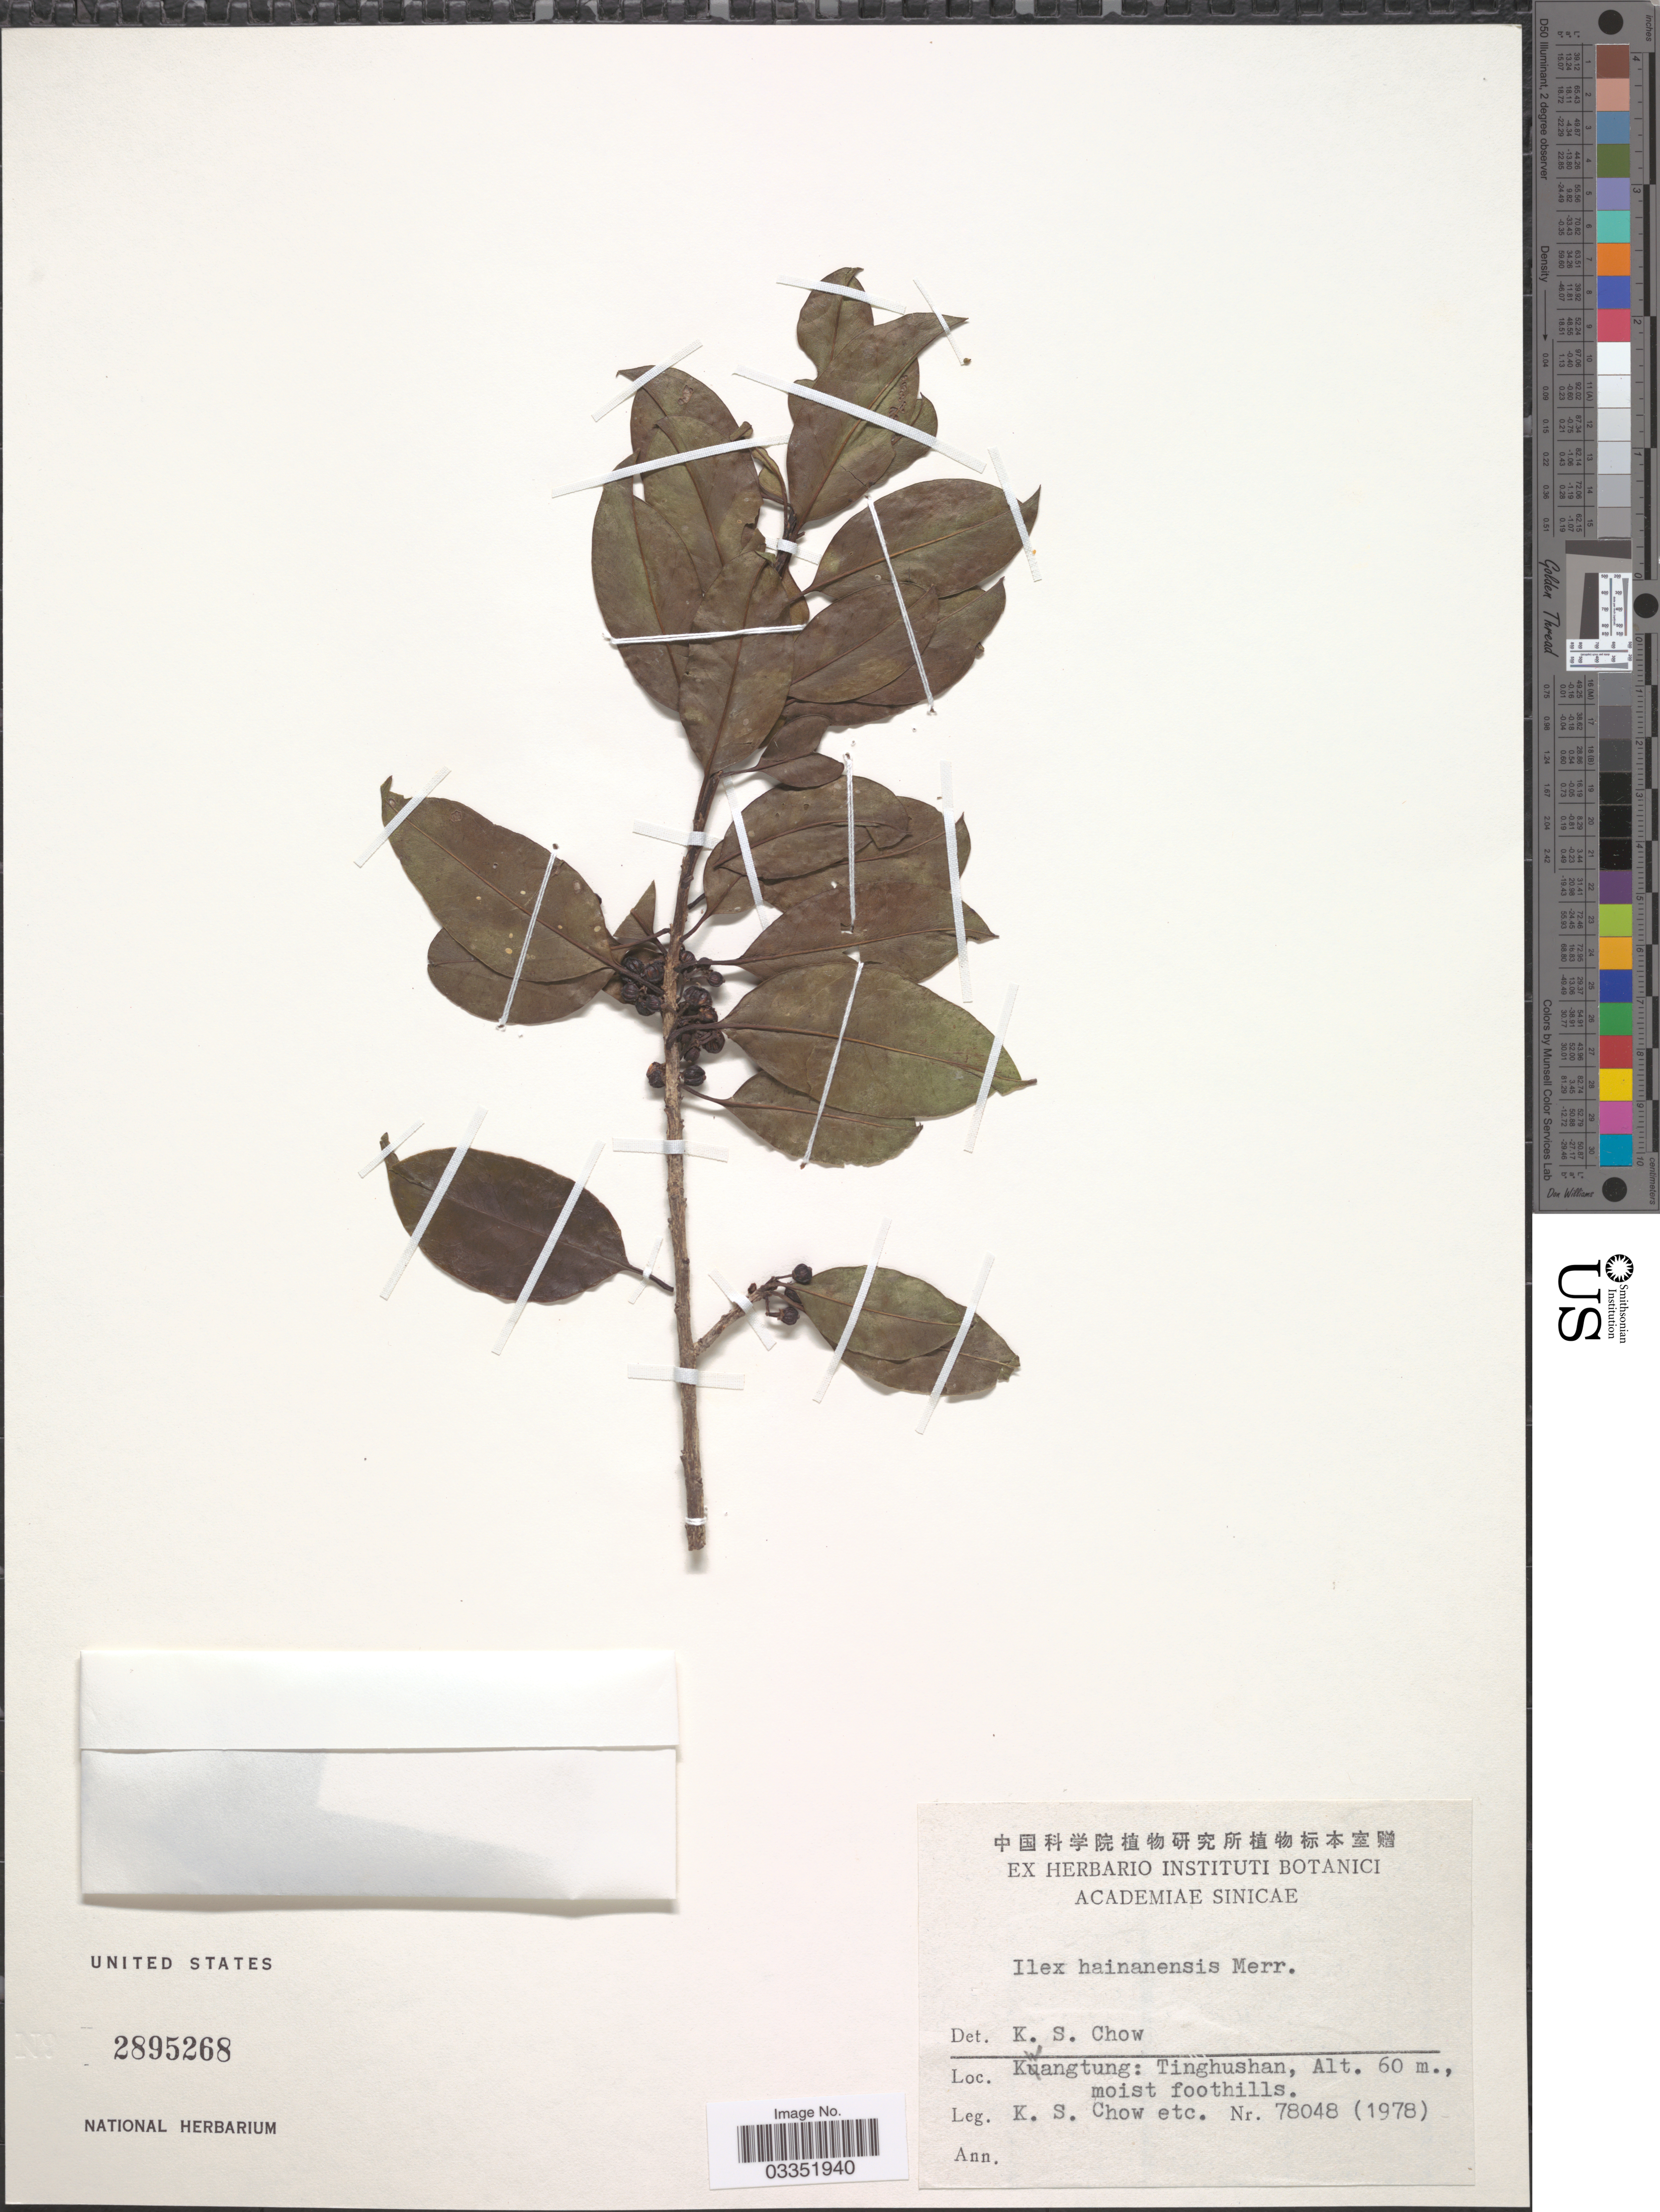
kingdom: Plantae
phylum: Tracheophyta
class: Magnoliopsida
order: Aquifoliales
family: Aquifoliaceae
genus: Ilex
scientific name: Ilex hainanensis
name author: Merr.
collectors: K. S. Chow & et al.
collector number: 78048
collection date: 1978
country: China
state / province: Guangdong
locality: Kwangtung: Tinghushan.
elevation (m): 60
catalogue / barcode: US 2895268